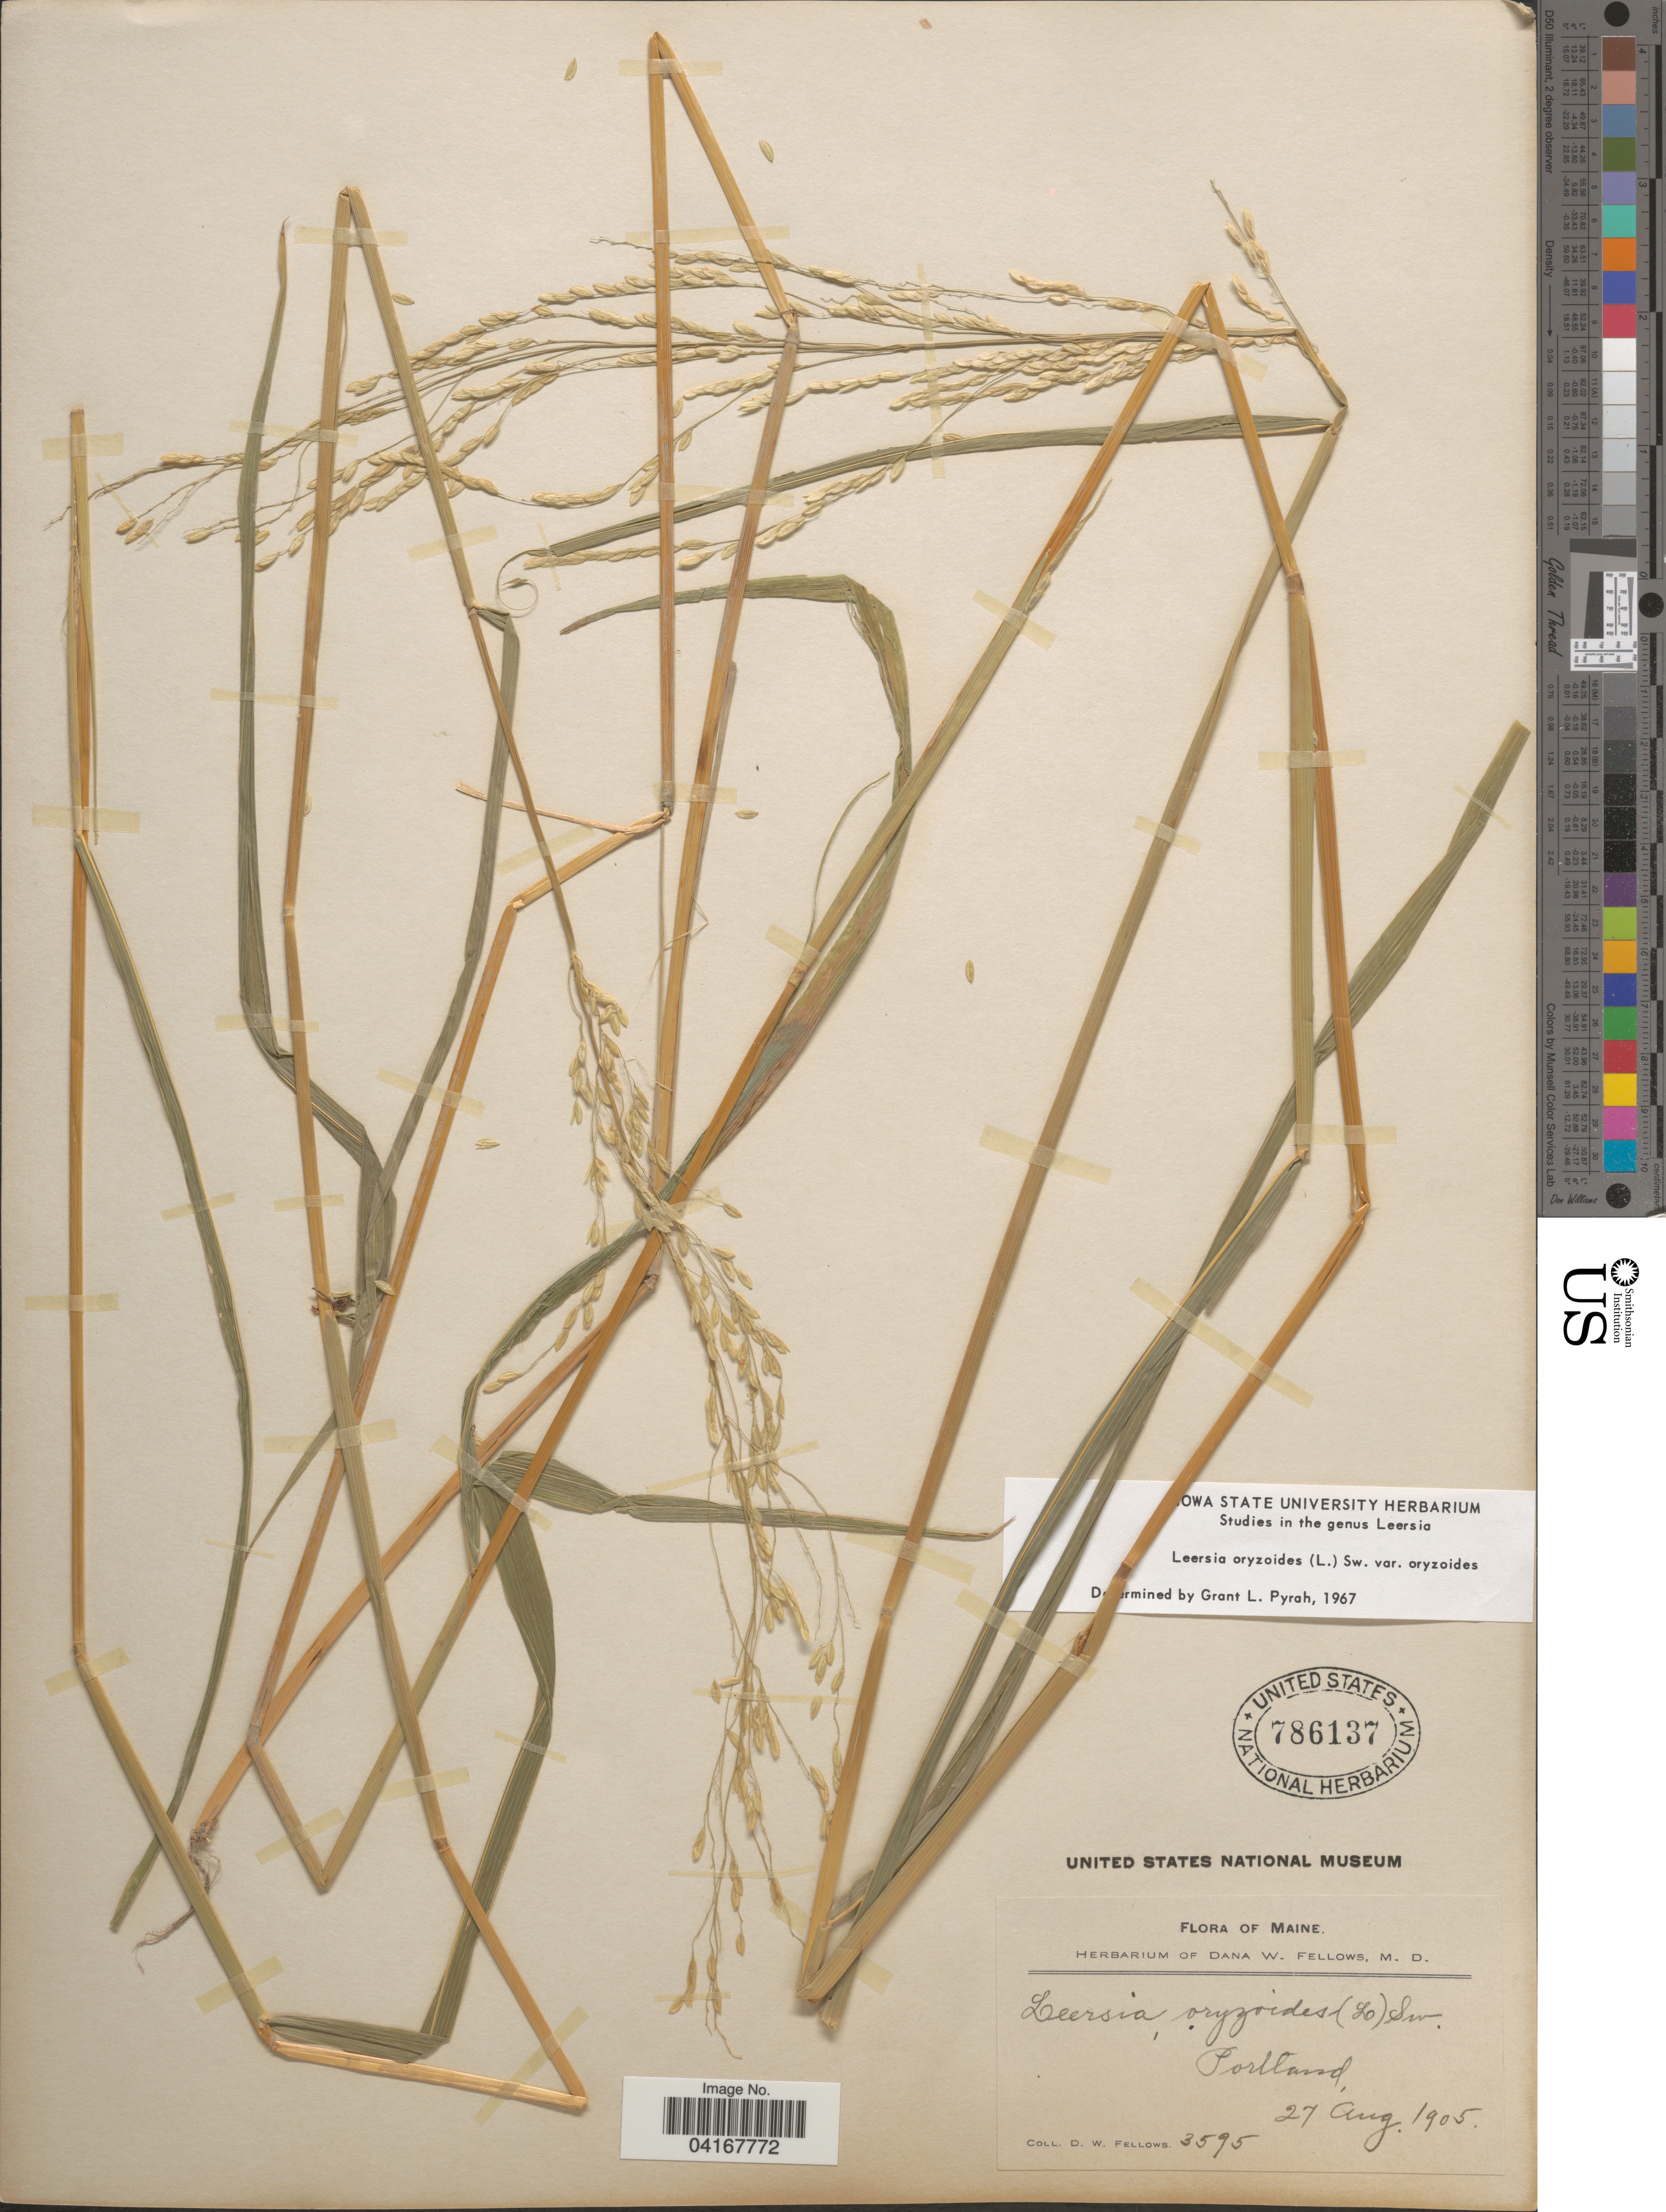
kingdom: Plantae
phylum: Tracheophyta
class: Liliopsida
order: Poales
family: Poaceae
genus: Leersia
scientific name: Leersia oryzoides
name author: (L.) Sw.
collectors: D. W. Fellows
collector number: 3595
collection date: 1905-08-27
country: United States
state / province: Maine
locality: Portland.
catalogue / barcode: US 786137